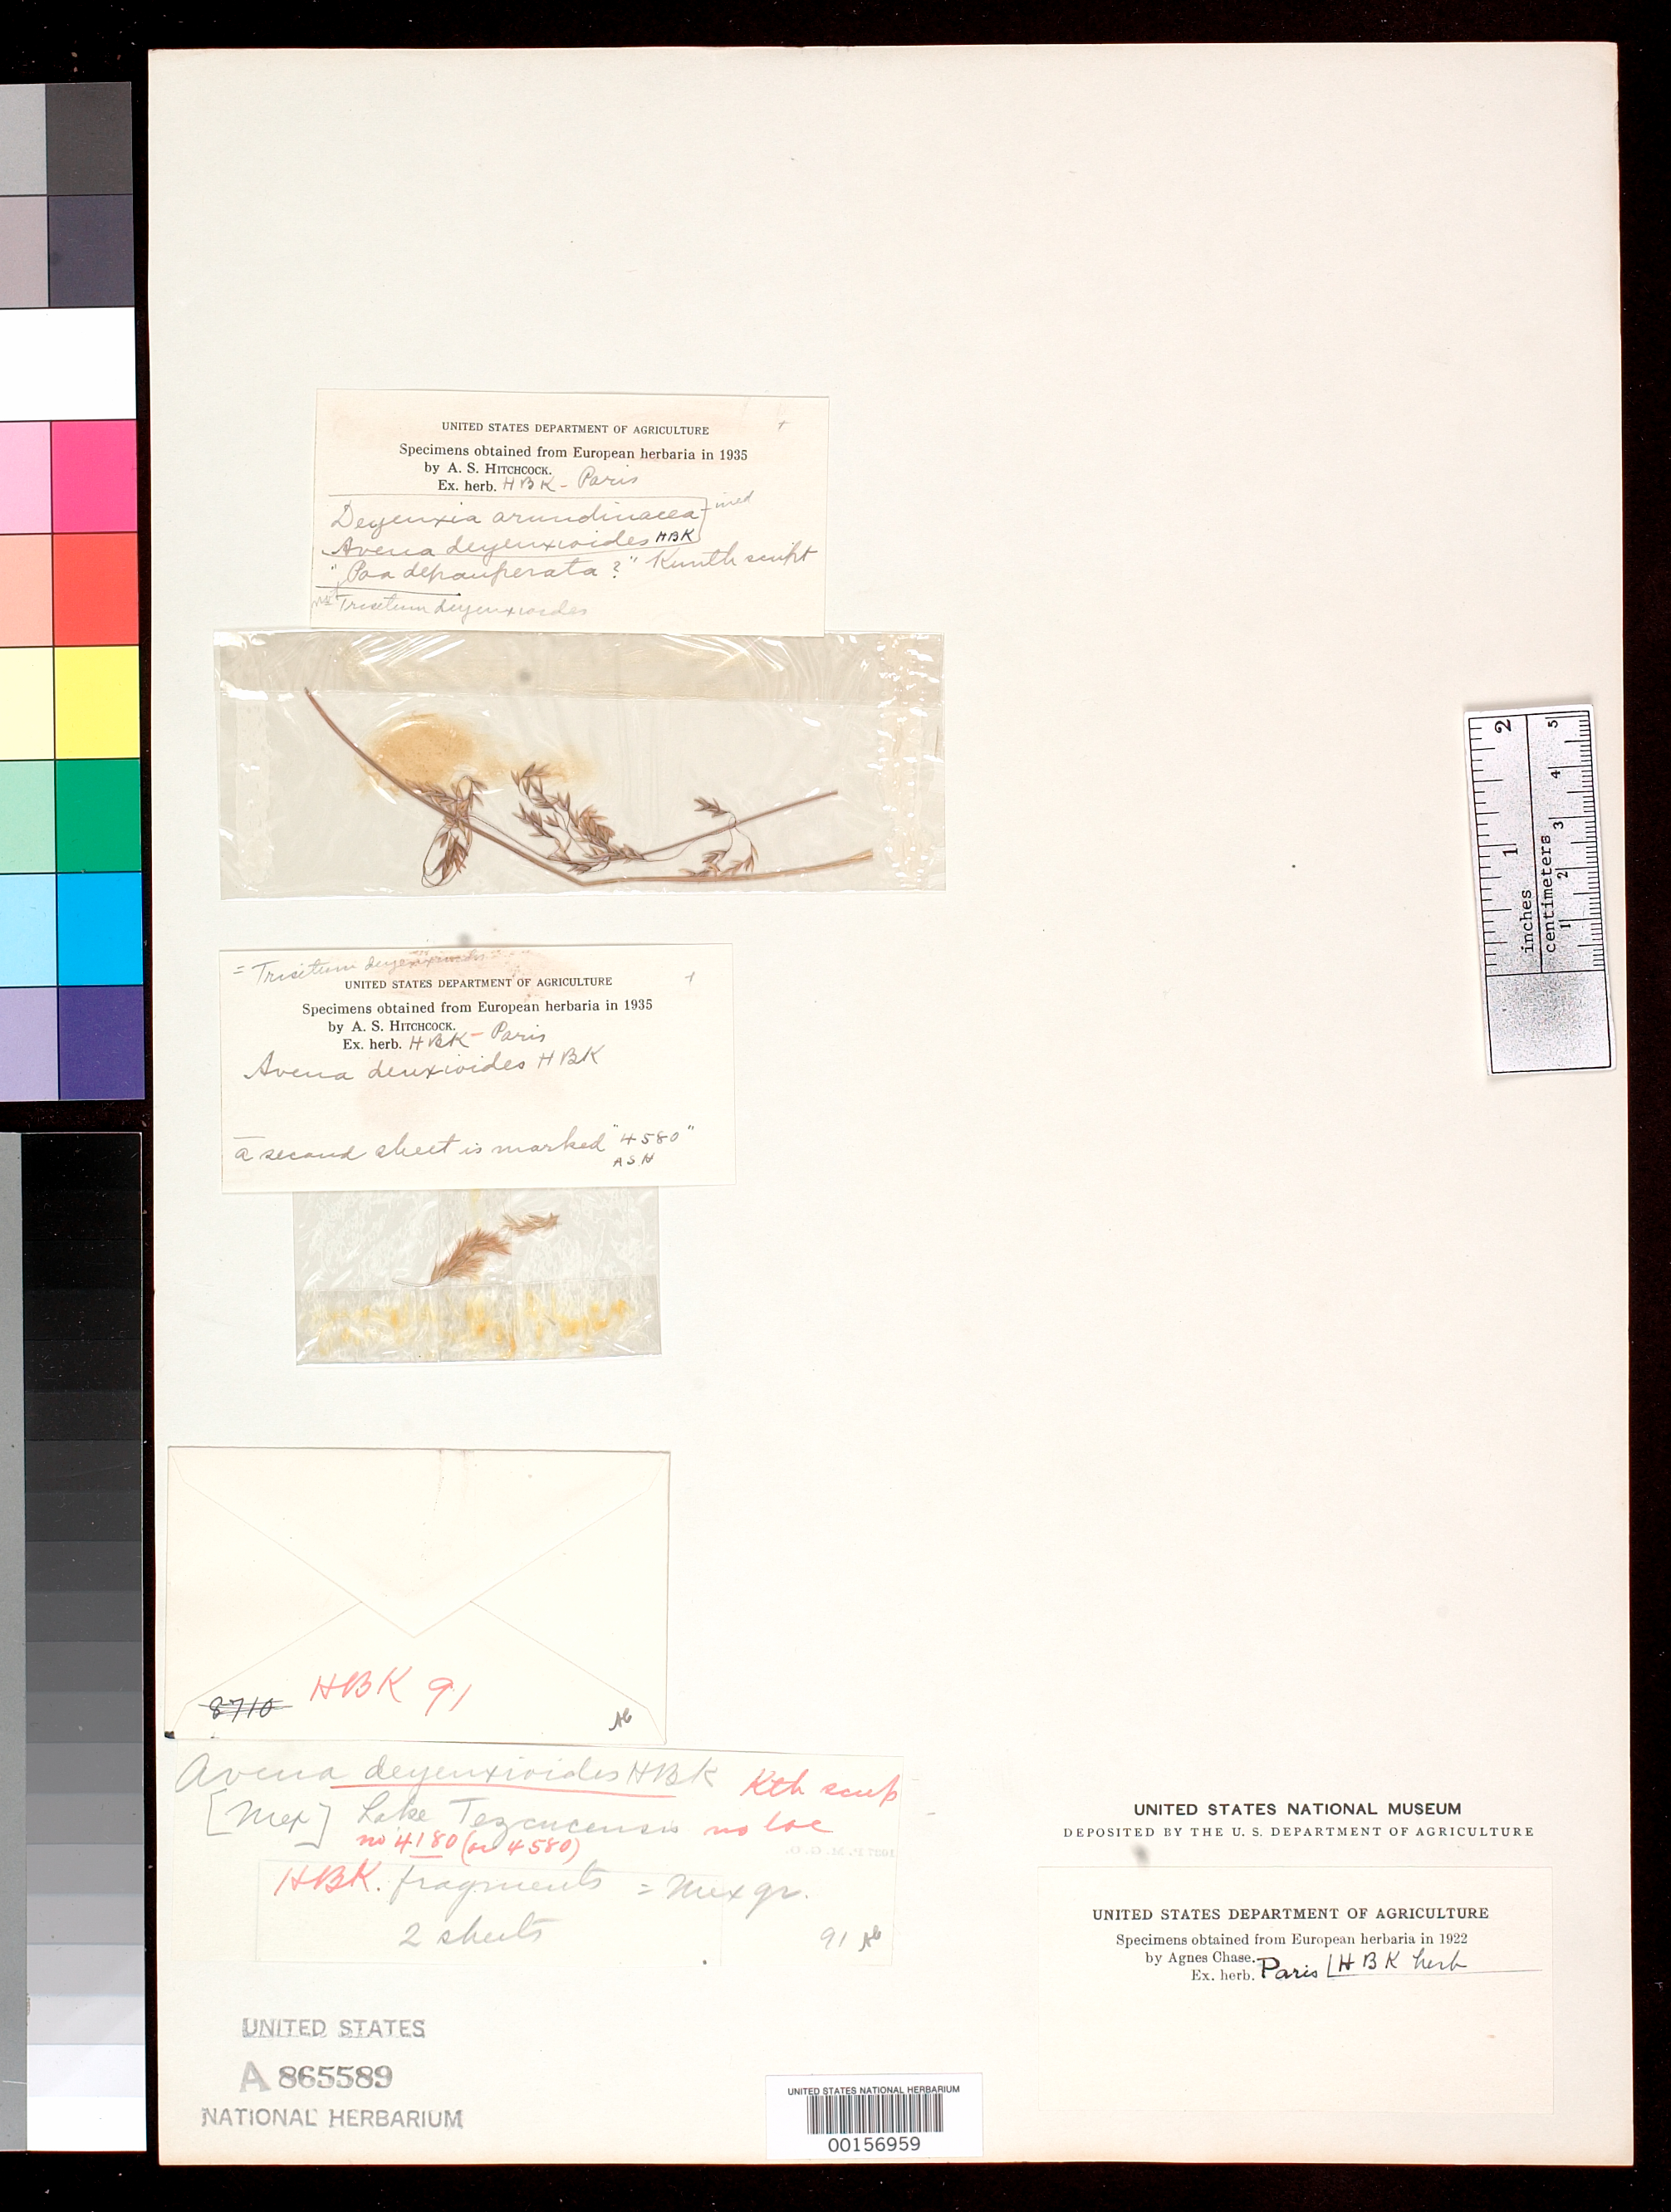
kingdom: Plantae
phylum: Tracheophyta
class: Liliopsida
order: Poales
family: Poaceae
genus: Poa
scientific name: Poa depauperata Kunth, nom. illeg.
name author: Kunth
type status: Possible Type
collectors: ex herb. H.B.K.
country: Ecuador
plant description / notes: Fragmentary material of type specimen(s) ex herb. HBK (Paris). 3 elements on sheet, elements a & b (USNH A865589) catalogued as types of Avena deyeuxioides Kunth; element "c" (USNH 102949) catalogued as possible type of Poa depauperata Kunth. Filed in type herbarium as Avena deyeuxioides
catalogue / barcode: US 102949-2